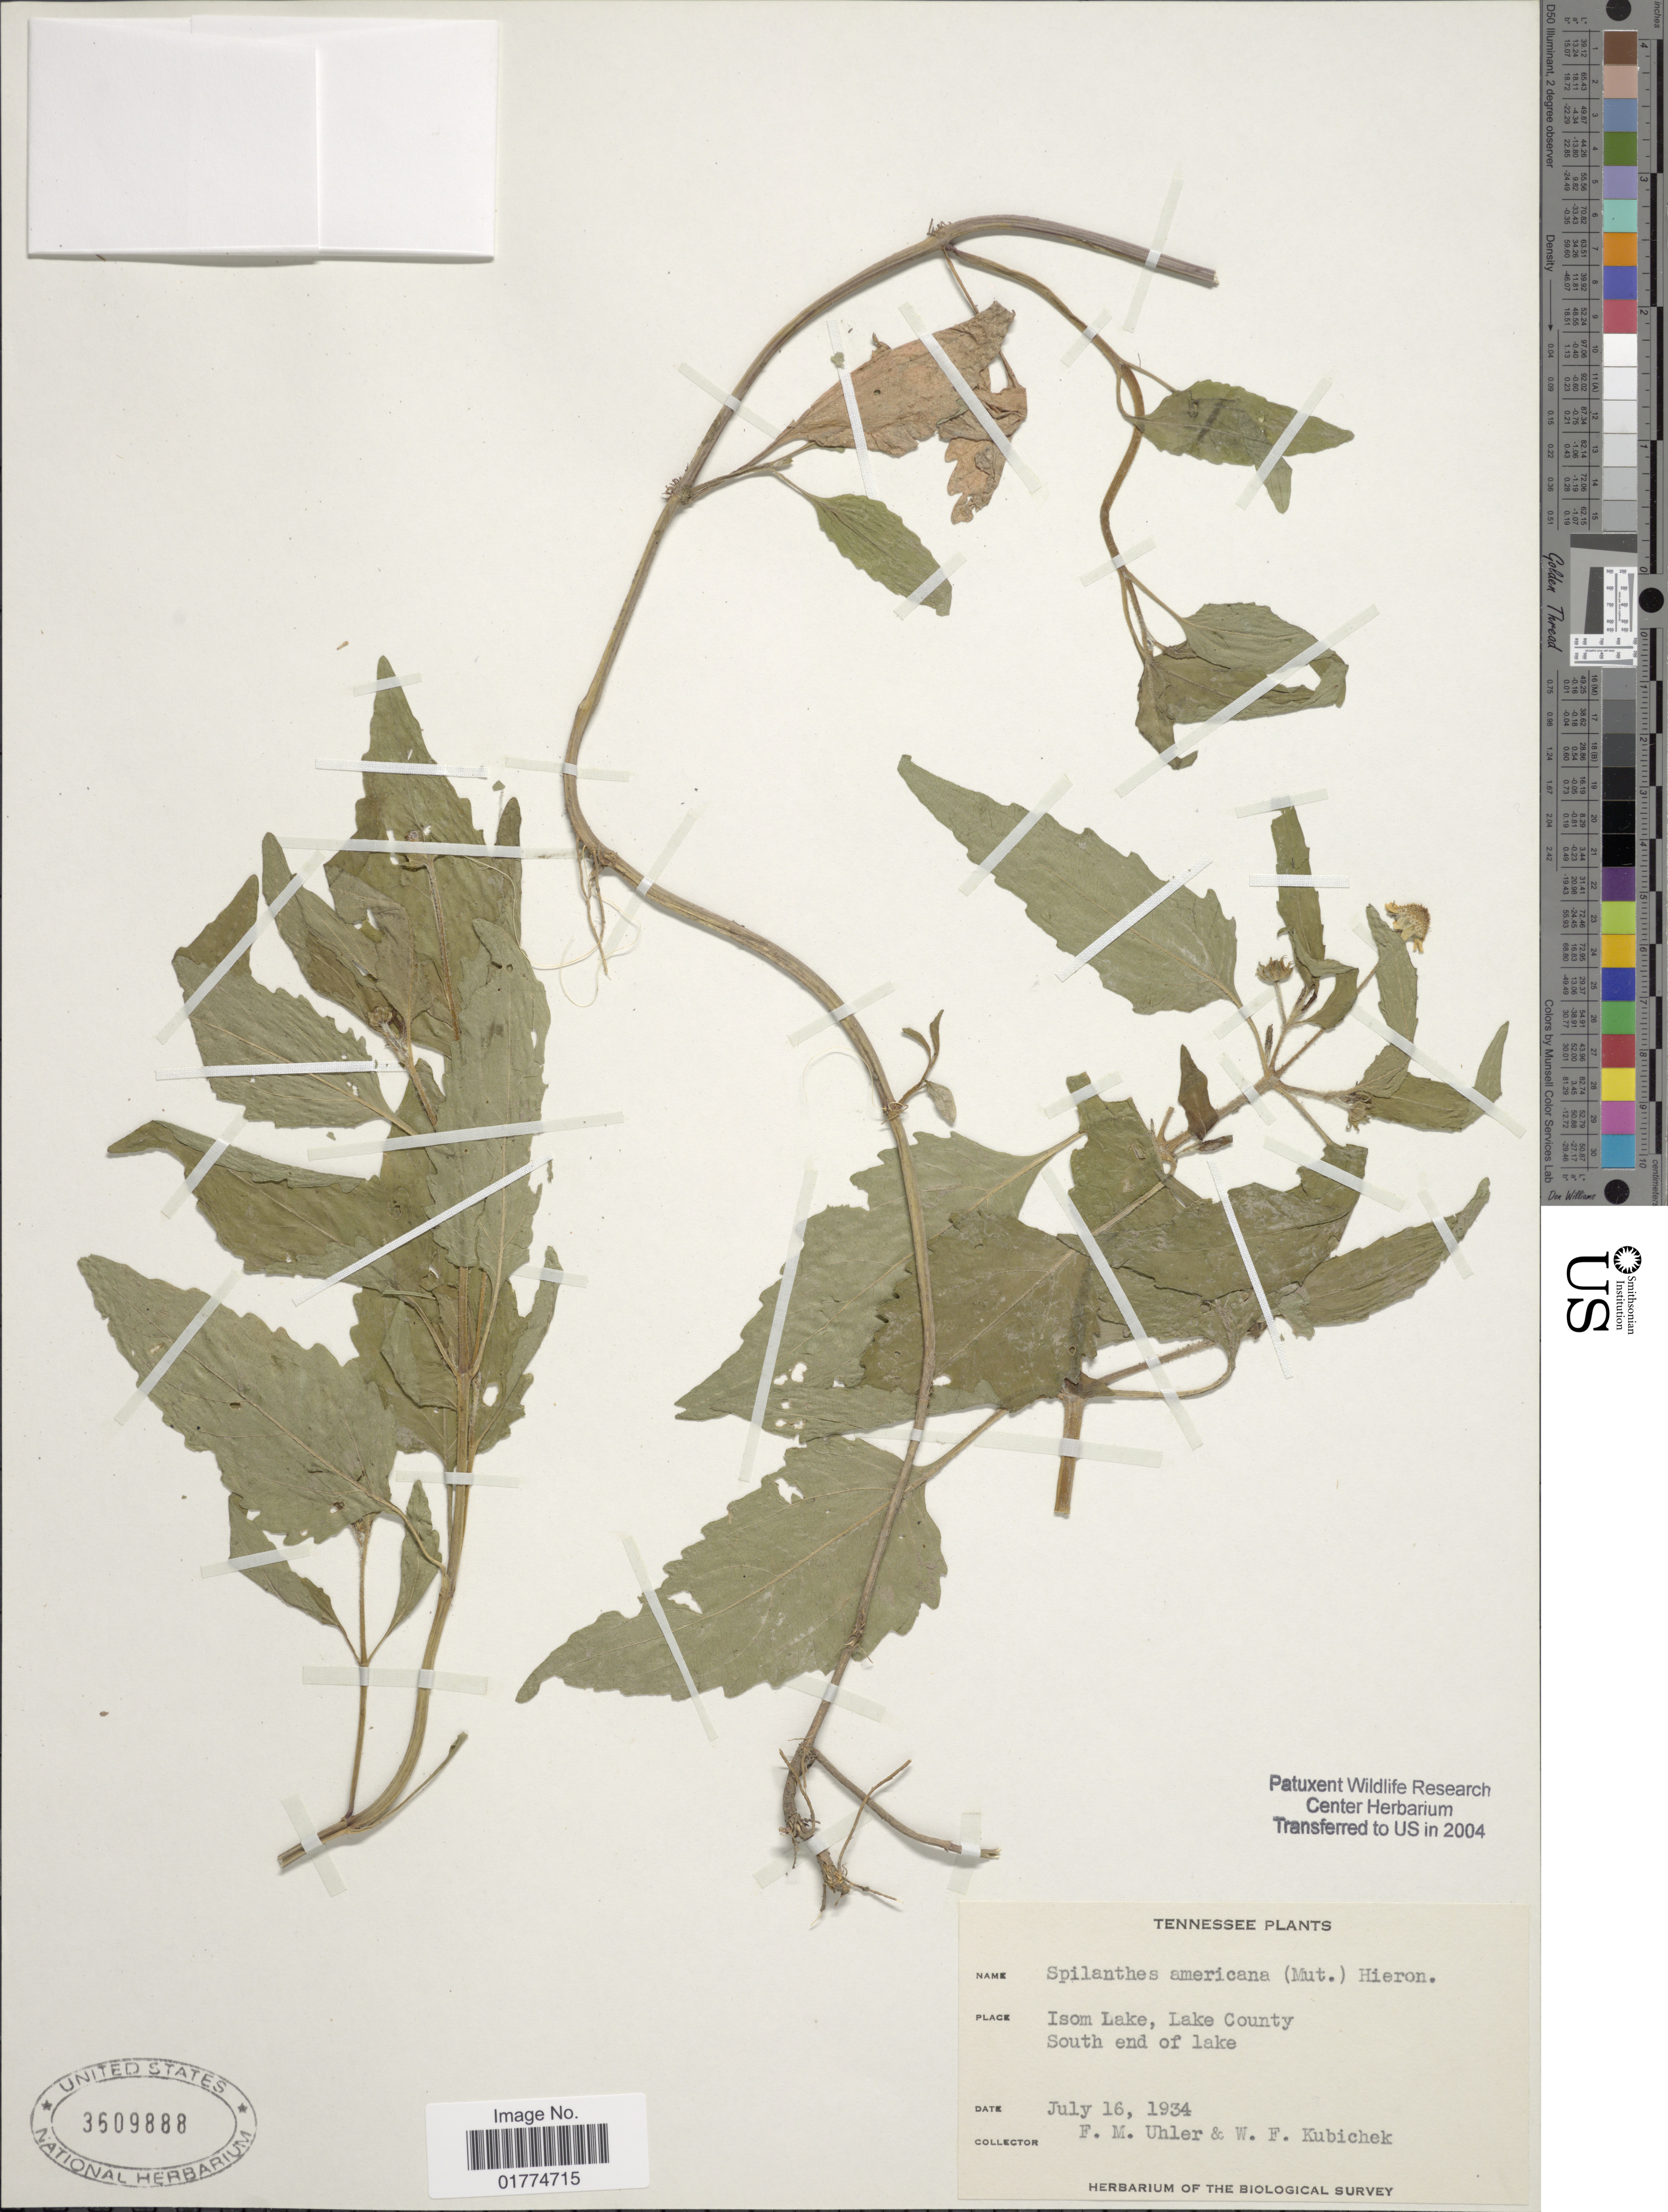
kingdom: Plantae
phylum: Tracheophyta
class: Magnoliopsida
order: Asterales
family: Asteraceae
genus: Acmella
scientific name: Acmella paniculata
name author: (Wall. ex DC.) R.K. Jansen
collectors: F. M. Uhler & W. Kubichek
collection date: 1934-07-16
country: United States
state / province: Tennessee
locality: Isom Lake, Lake county. South end of lake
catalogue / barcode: US 3609888